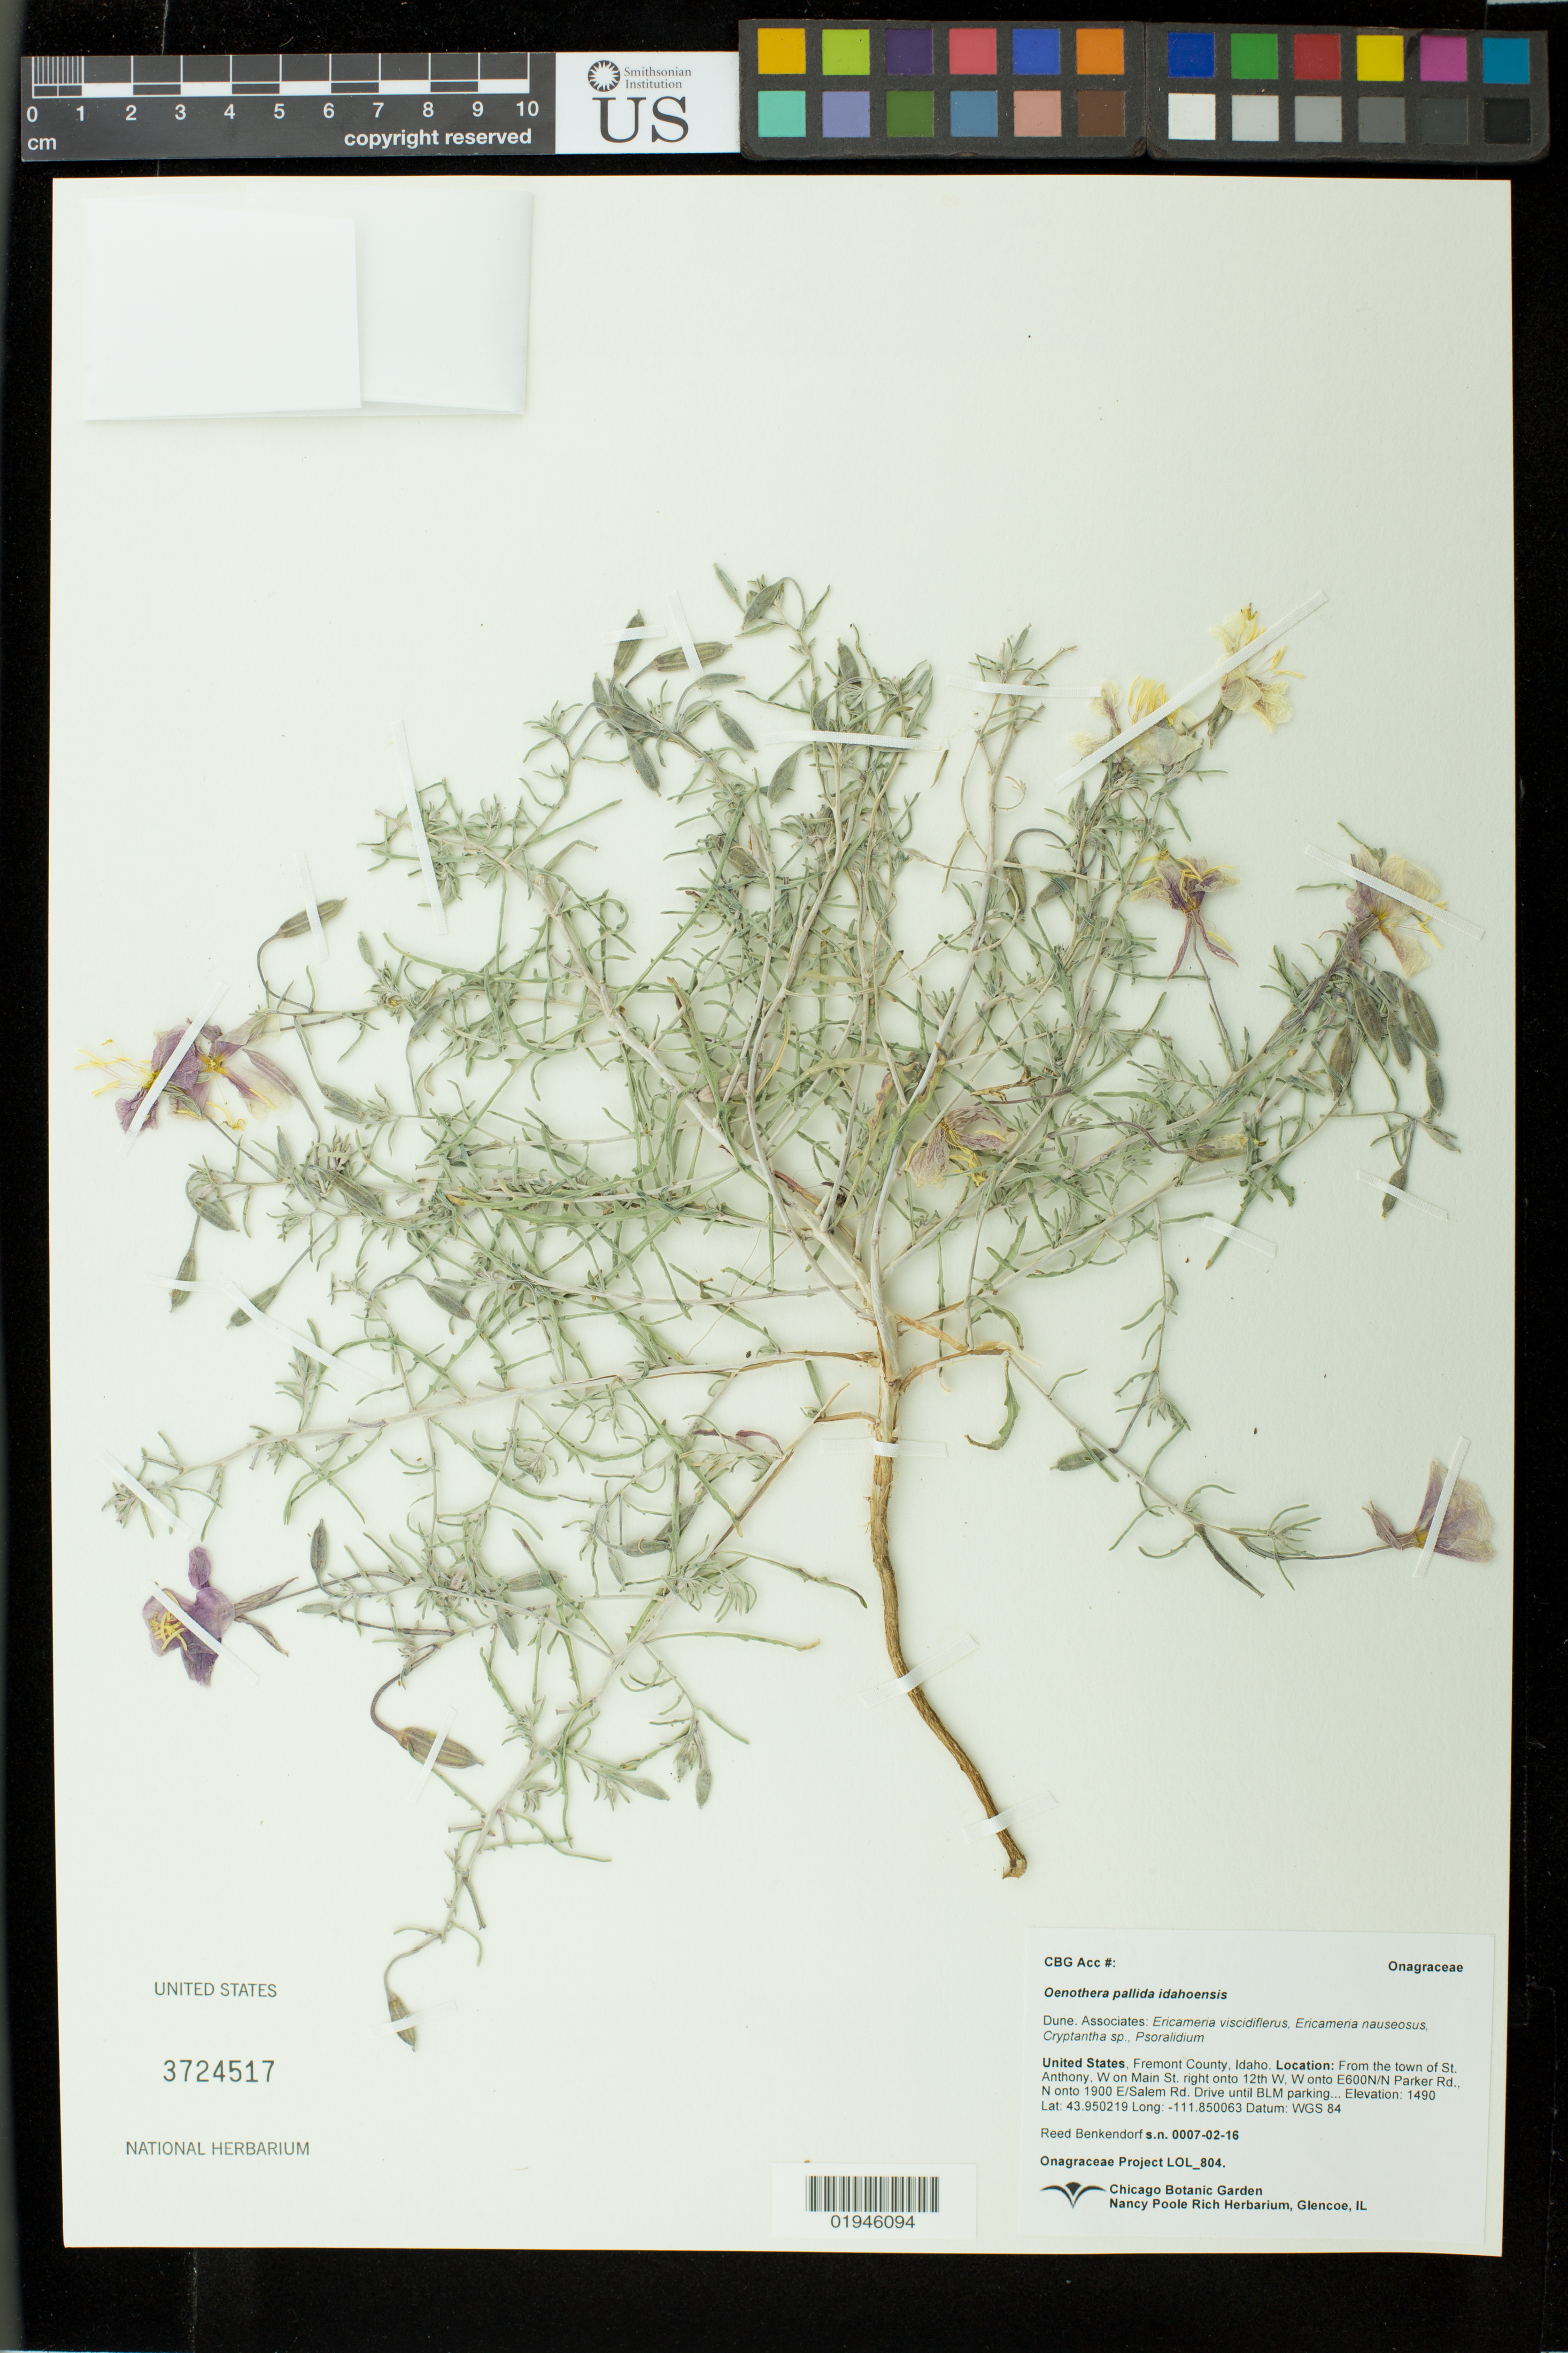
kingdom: Plantae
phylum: Tracheophyta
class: Magnoliopsida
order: Myrtales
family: Onagraceae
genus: Oenothera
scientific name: Oenothera pallida subsp. pallida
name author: Lindl.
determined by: Wagner, W. L., (BOT), Smithsonian Institution - National Museum of Natural History (UNITED STATES)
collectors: R. Benkendorf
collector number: LOL 804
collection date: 2016-07-02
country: United States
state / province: Idaho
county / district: Fremont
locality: From the town of St. Anthony, W on Main St. right onto 12th W, W onto E600N/N Parker Rd., N onto 1900 E/Salem Rd. Drive until BLM parking.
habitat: Dune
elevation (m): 1490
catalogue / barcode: US 3724517